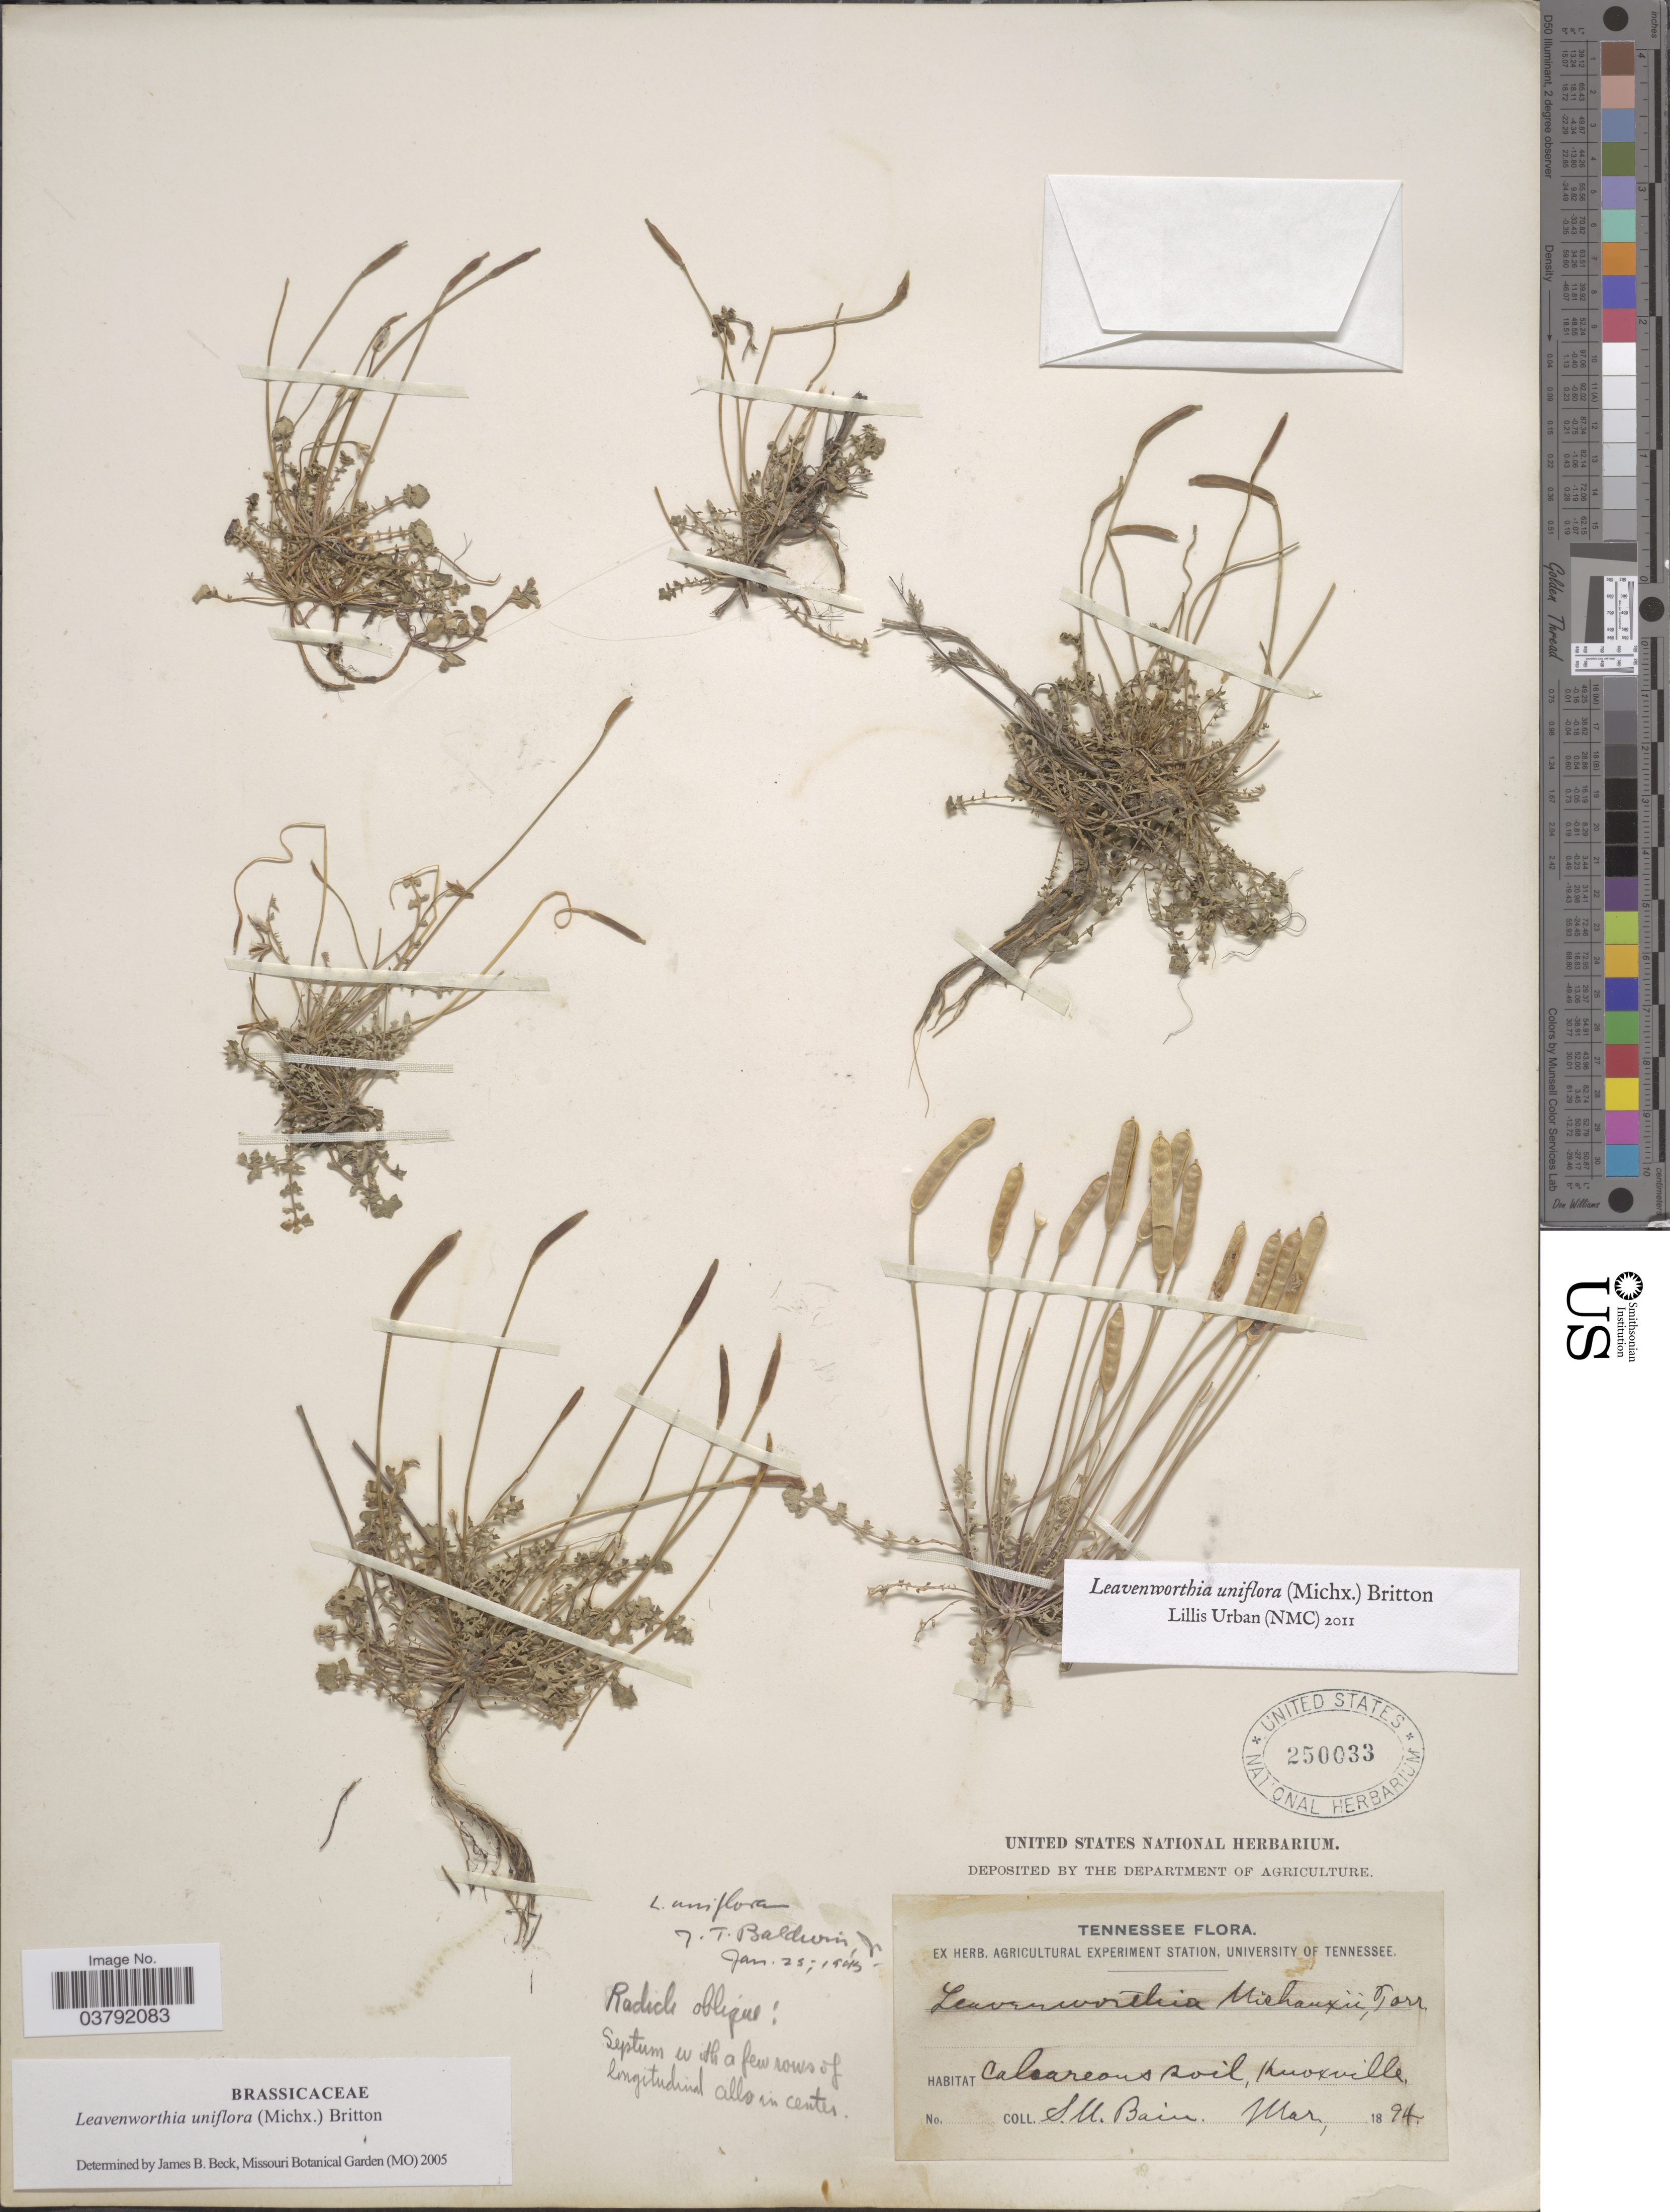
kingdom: Plantae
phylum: Tracheophyta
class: Magnoliopsida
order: Brassicales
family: Brassicaceae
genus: Leavenworthia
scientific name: Leavenworthia uniflora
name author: (Michx.) Britton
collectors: S. M. Bain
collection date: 1894-03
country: United States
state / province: Tennessee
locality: Knoxville.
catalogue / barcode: US 250033